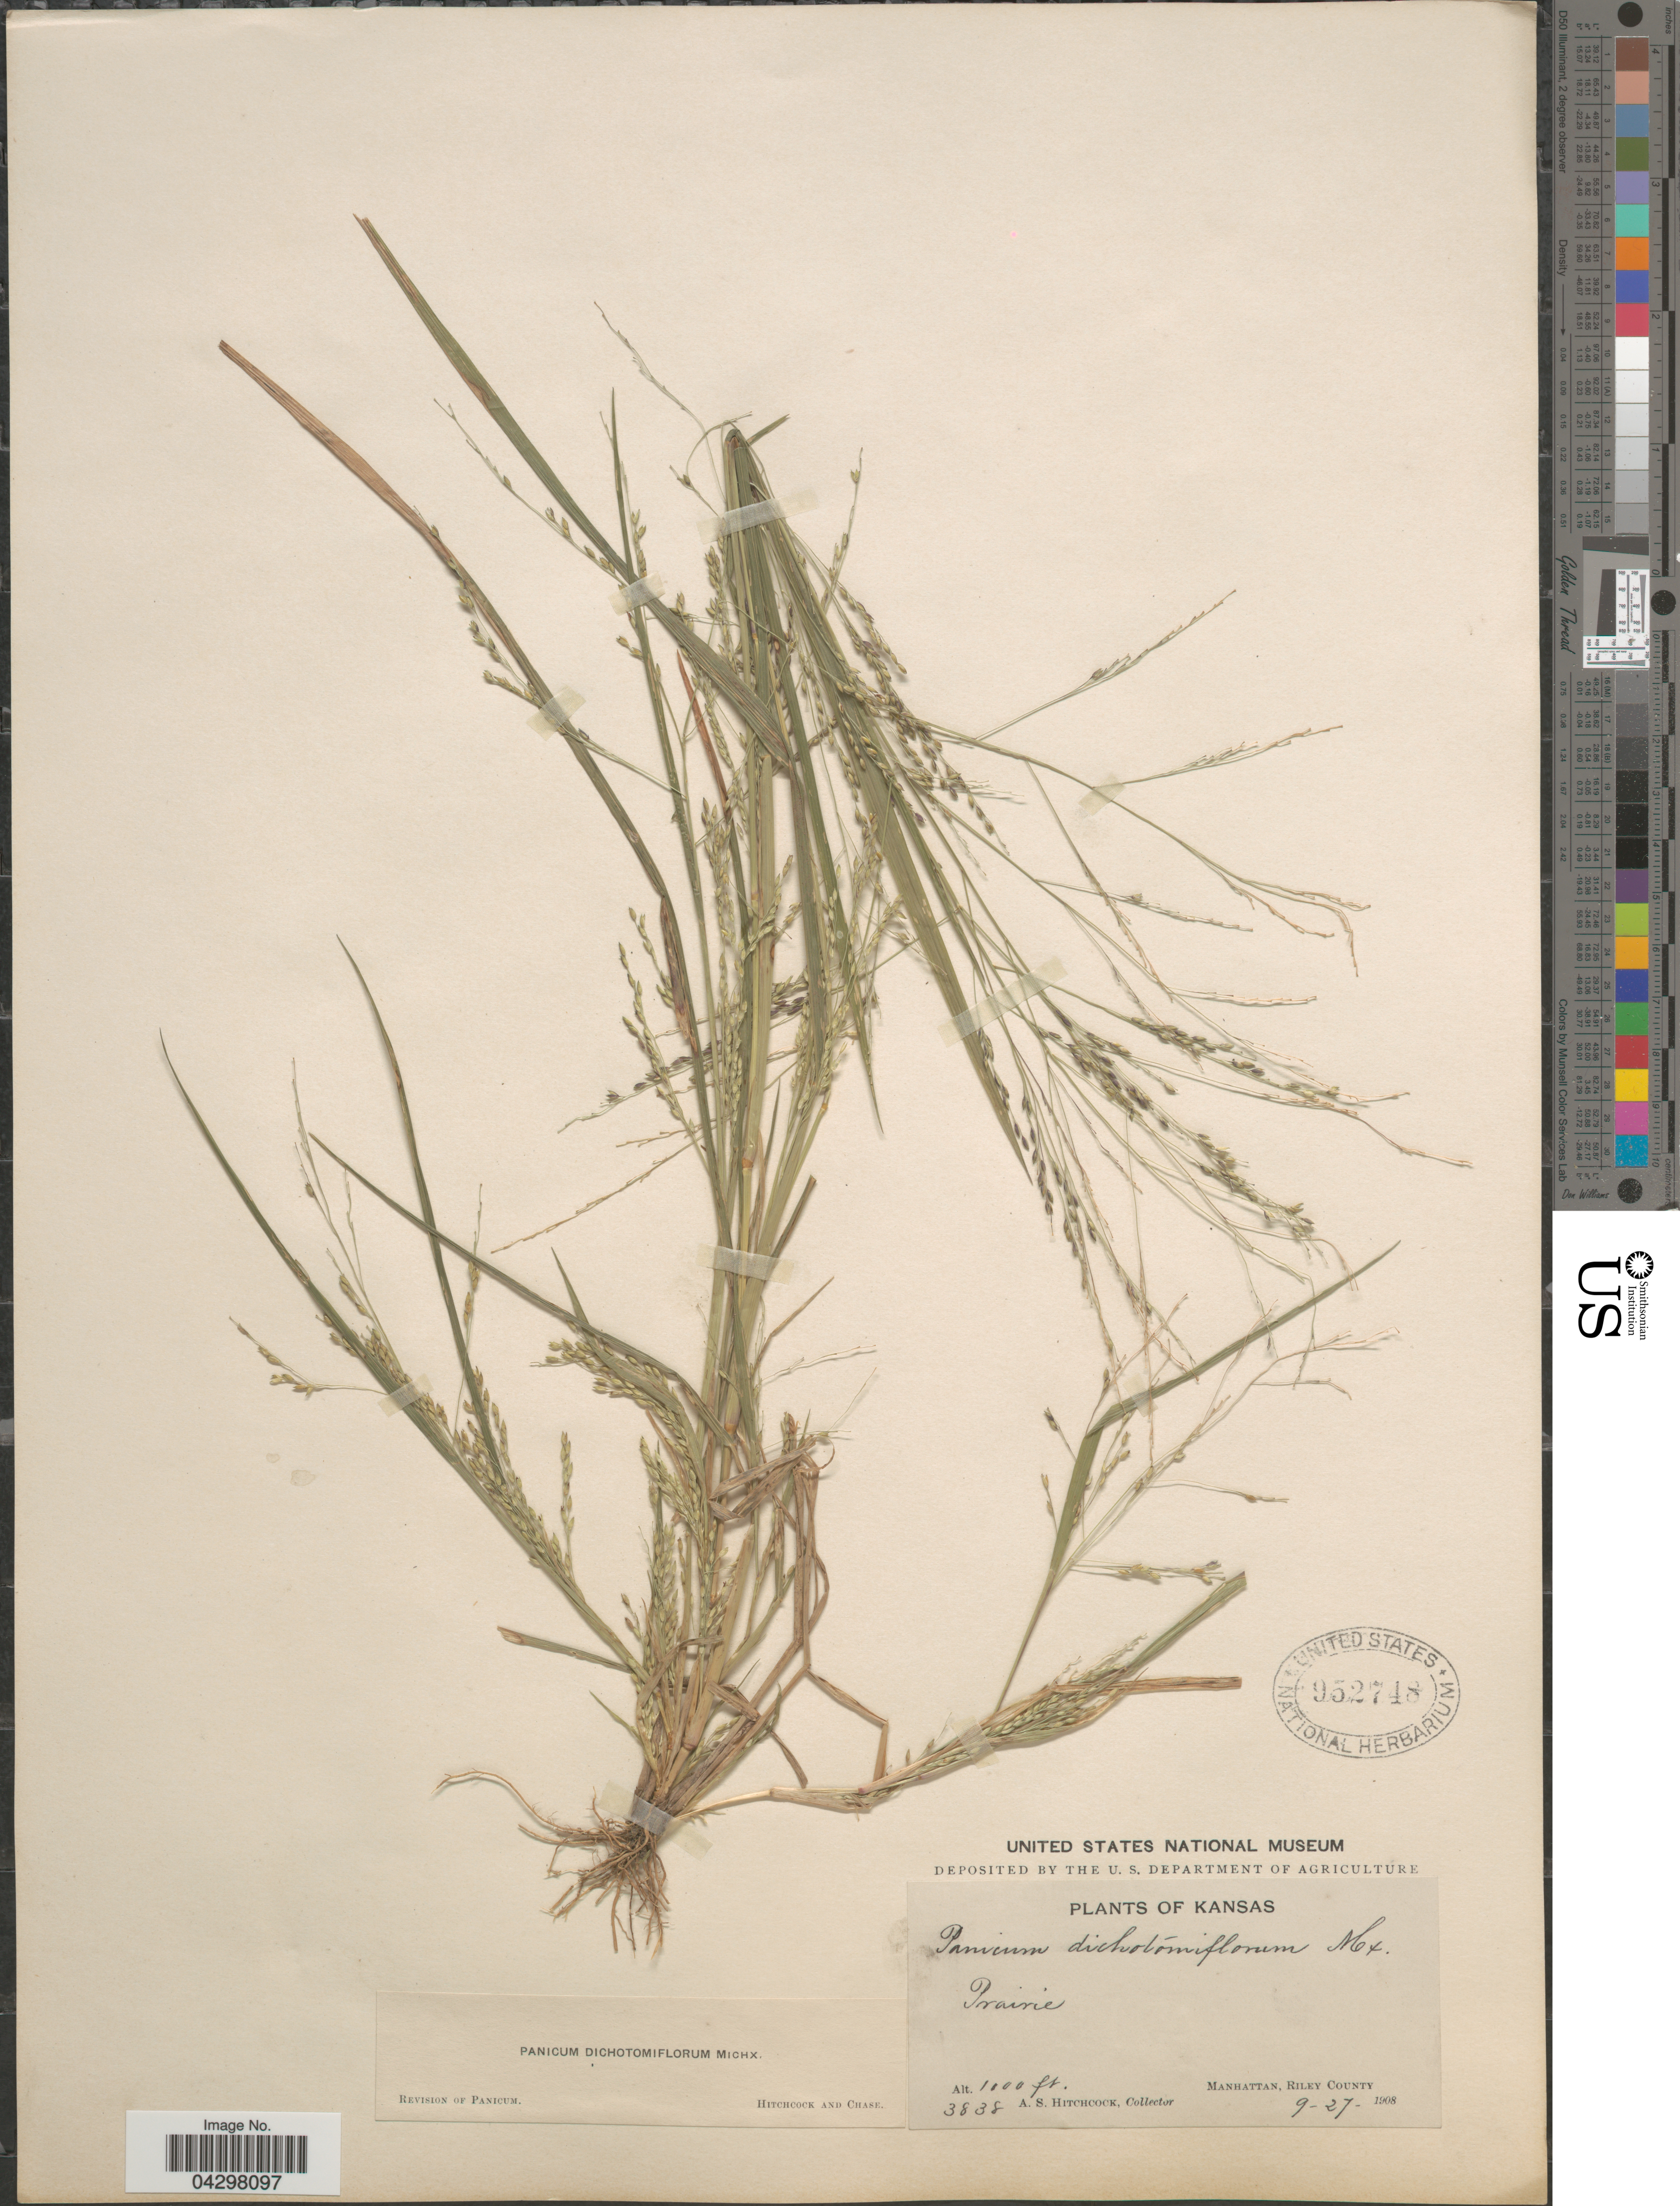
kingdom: Plantae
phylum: Tracheophyta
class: Liliopsida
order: Poales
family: Poaceae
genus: Panicum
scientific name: Panicum dichotomiflorum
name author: Michx.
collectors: A. S. Hitchcock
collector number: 3838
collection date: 1908-09-27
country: United States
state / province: Kansas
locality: Prairie. Manhattan, Riley County.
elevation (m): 305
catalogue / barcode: US 952748